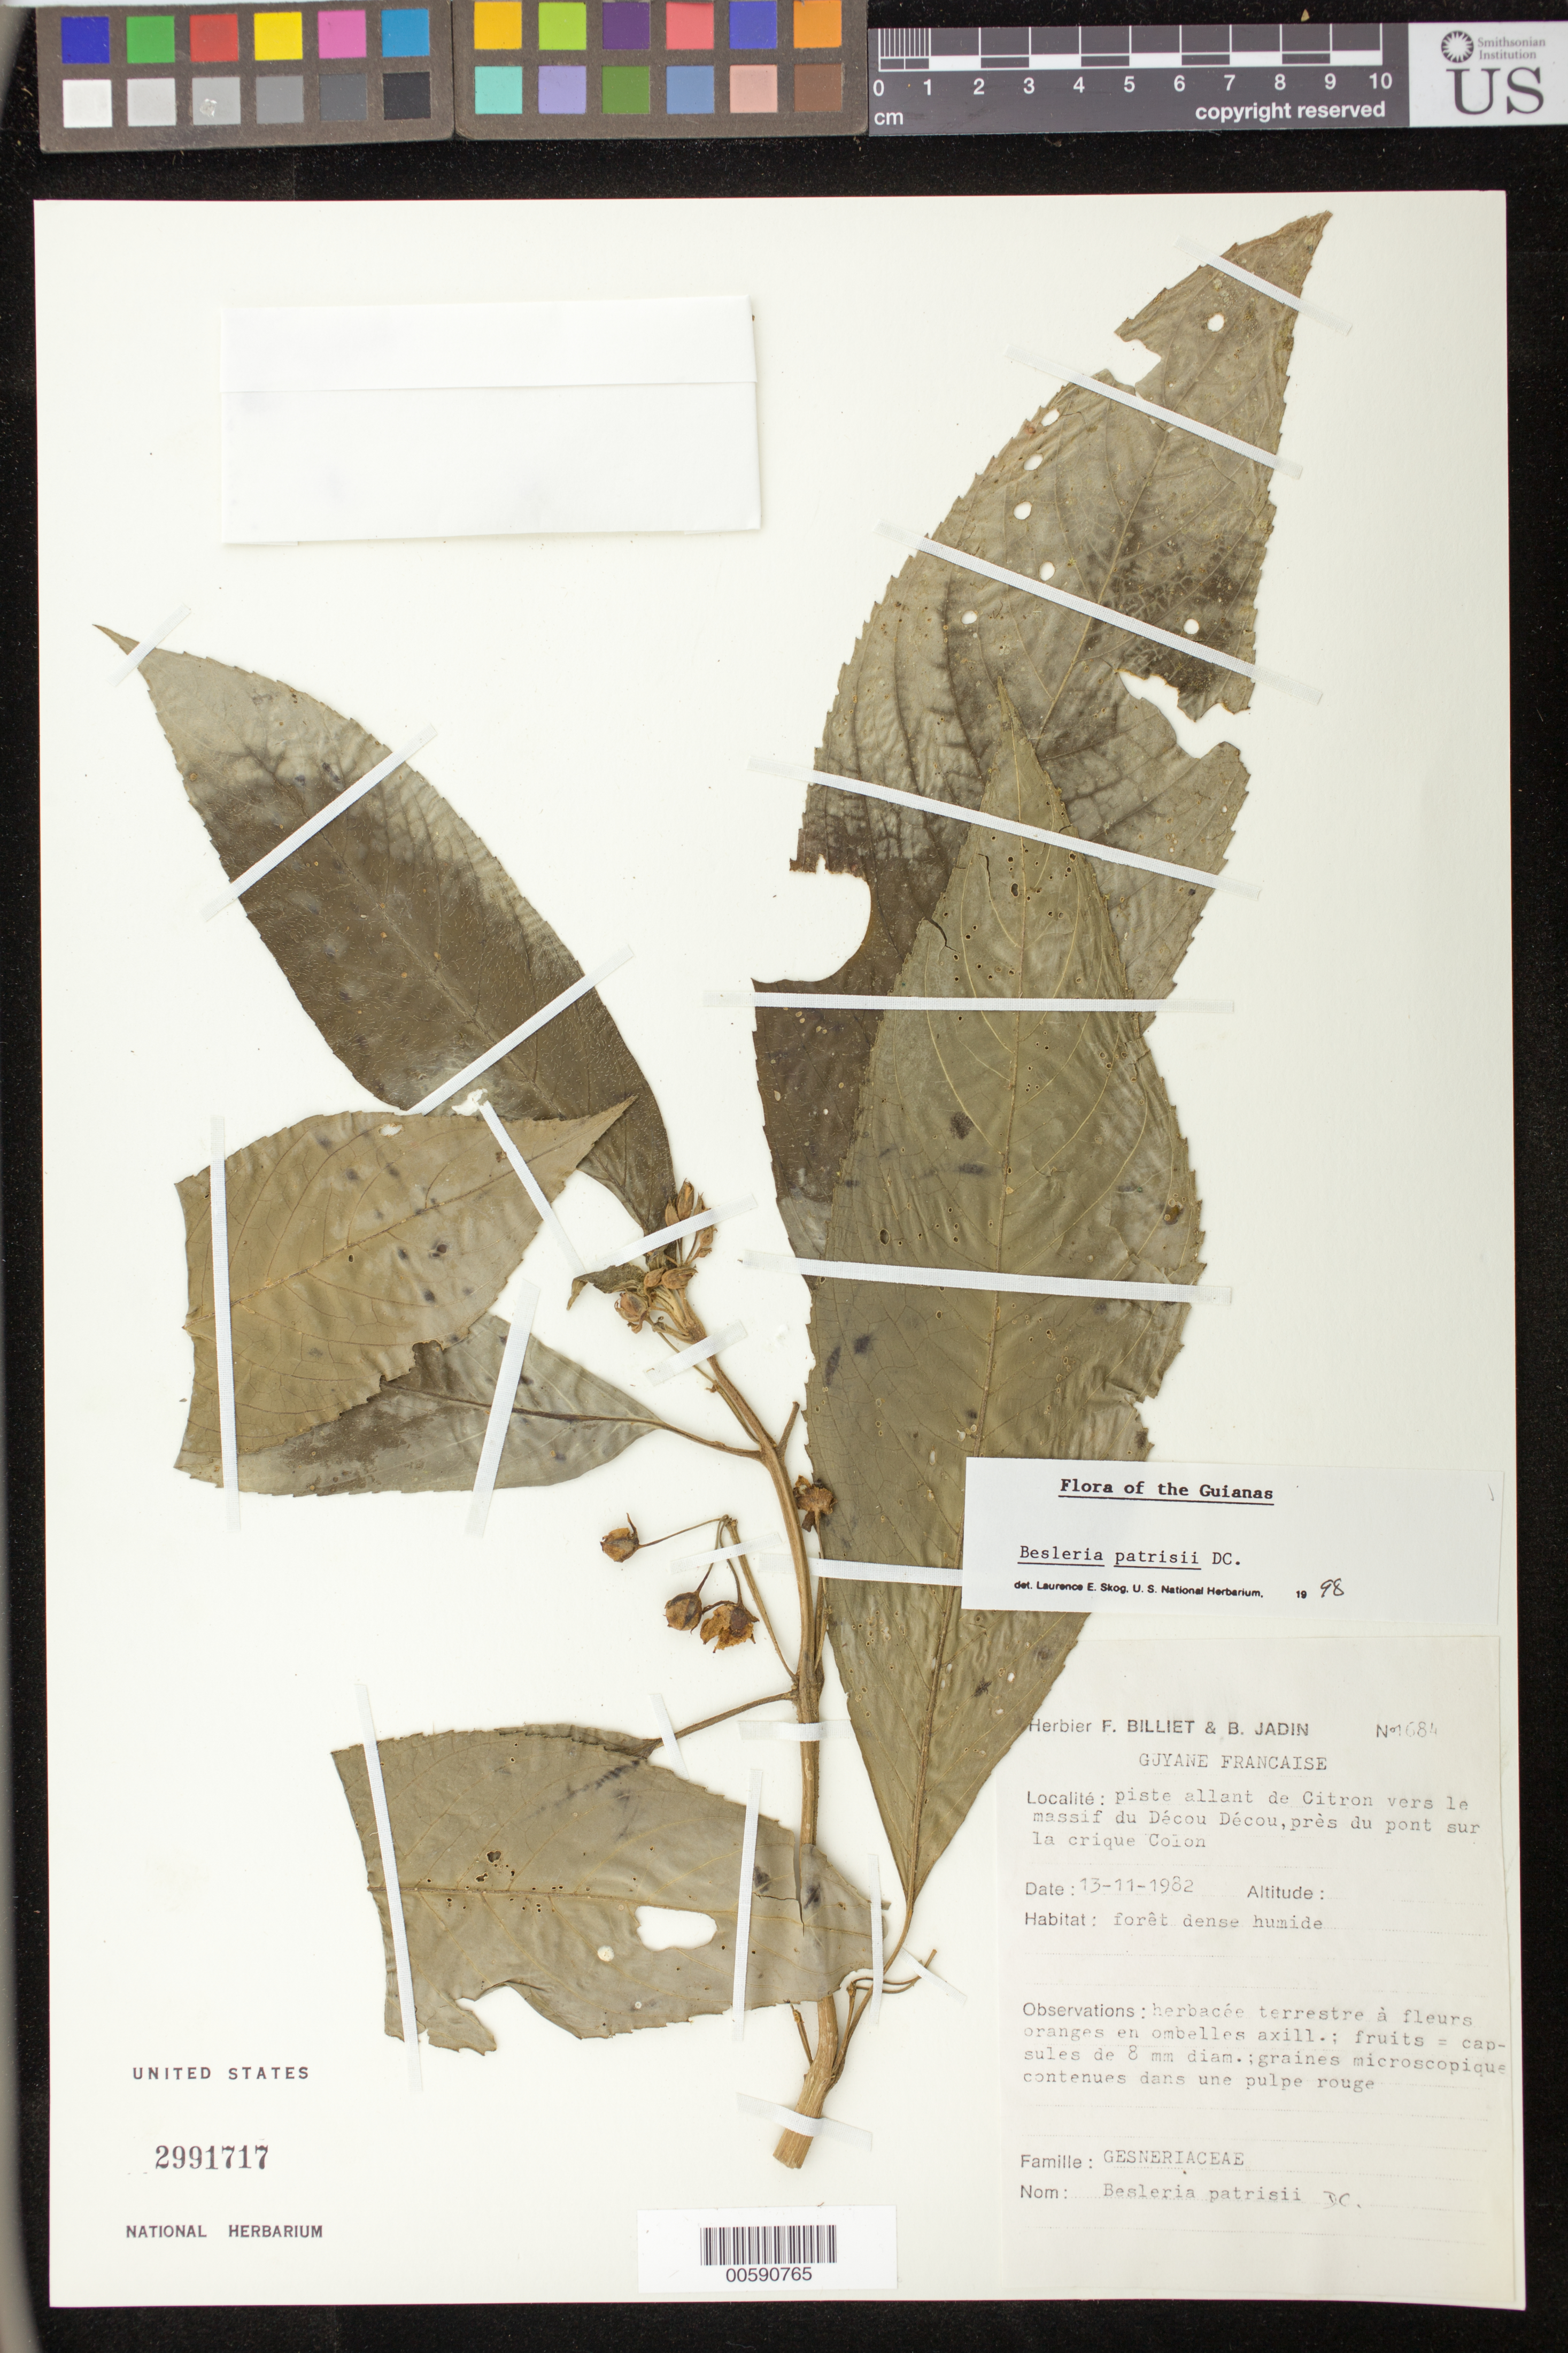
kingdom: Plantae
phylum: Tracheophyta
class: Magnoliopsida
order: Lamiales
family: Gesneriaceae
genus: Besleria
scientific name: Besleria patrisii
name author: DC.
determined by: Skog, Laurence E.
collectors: F. Billiet & B. Jadin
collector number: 1684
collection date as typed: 13 Nov 1982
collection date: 1982-11-13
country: French Guiana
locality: Piste allant de Citron vers le massif du Décou Décou, près du pont sur la crique Colon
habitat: Forêt dense humide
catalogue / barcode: US 2991717